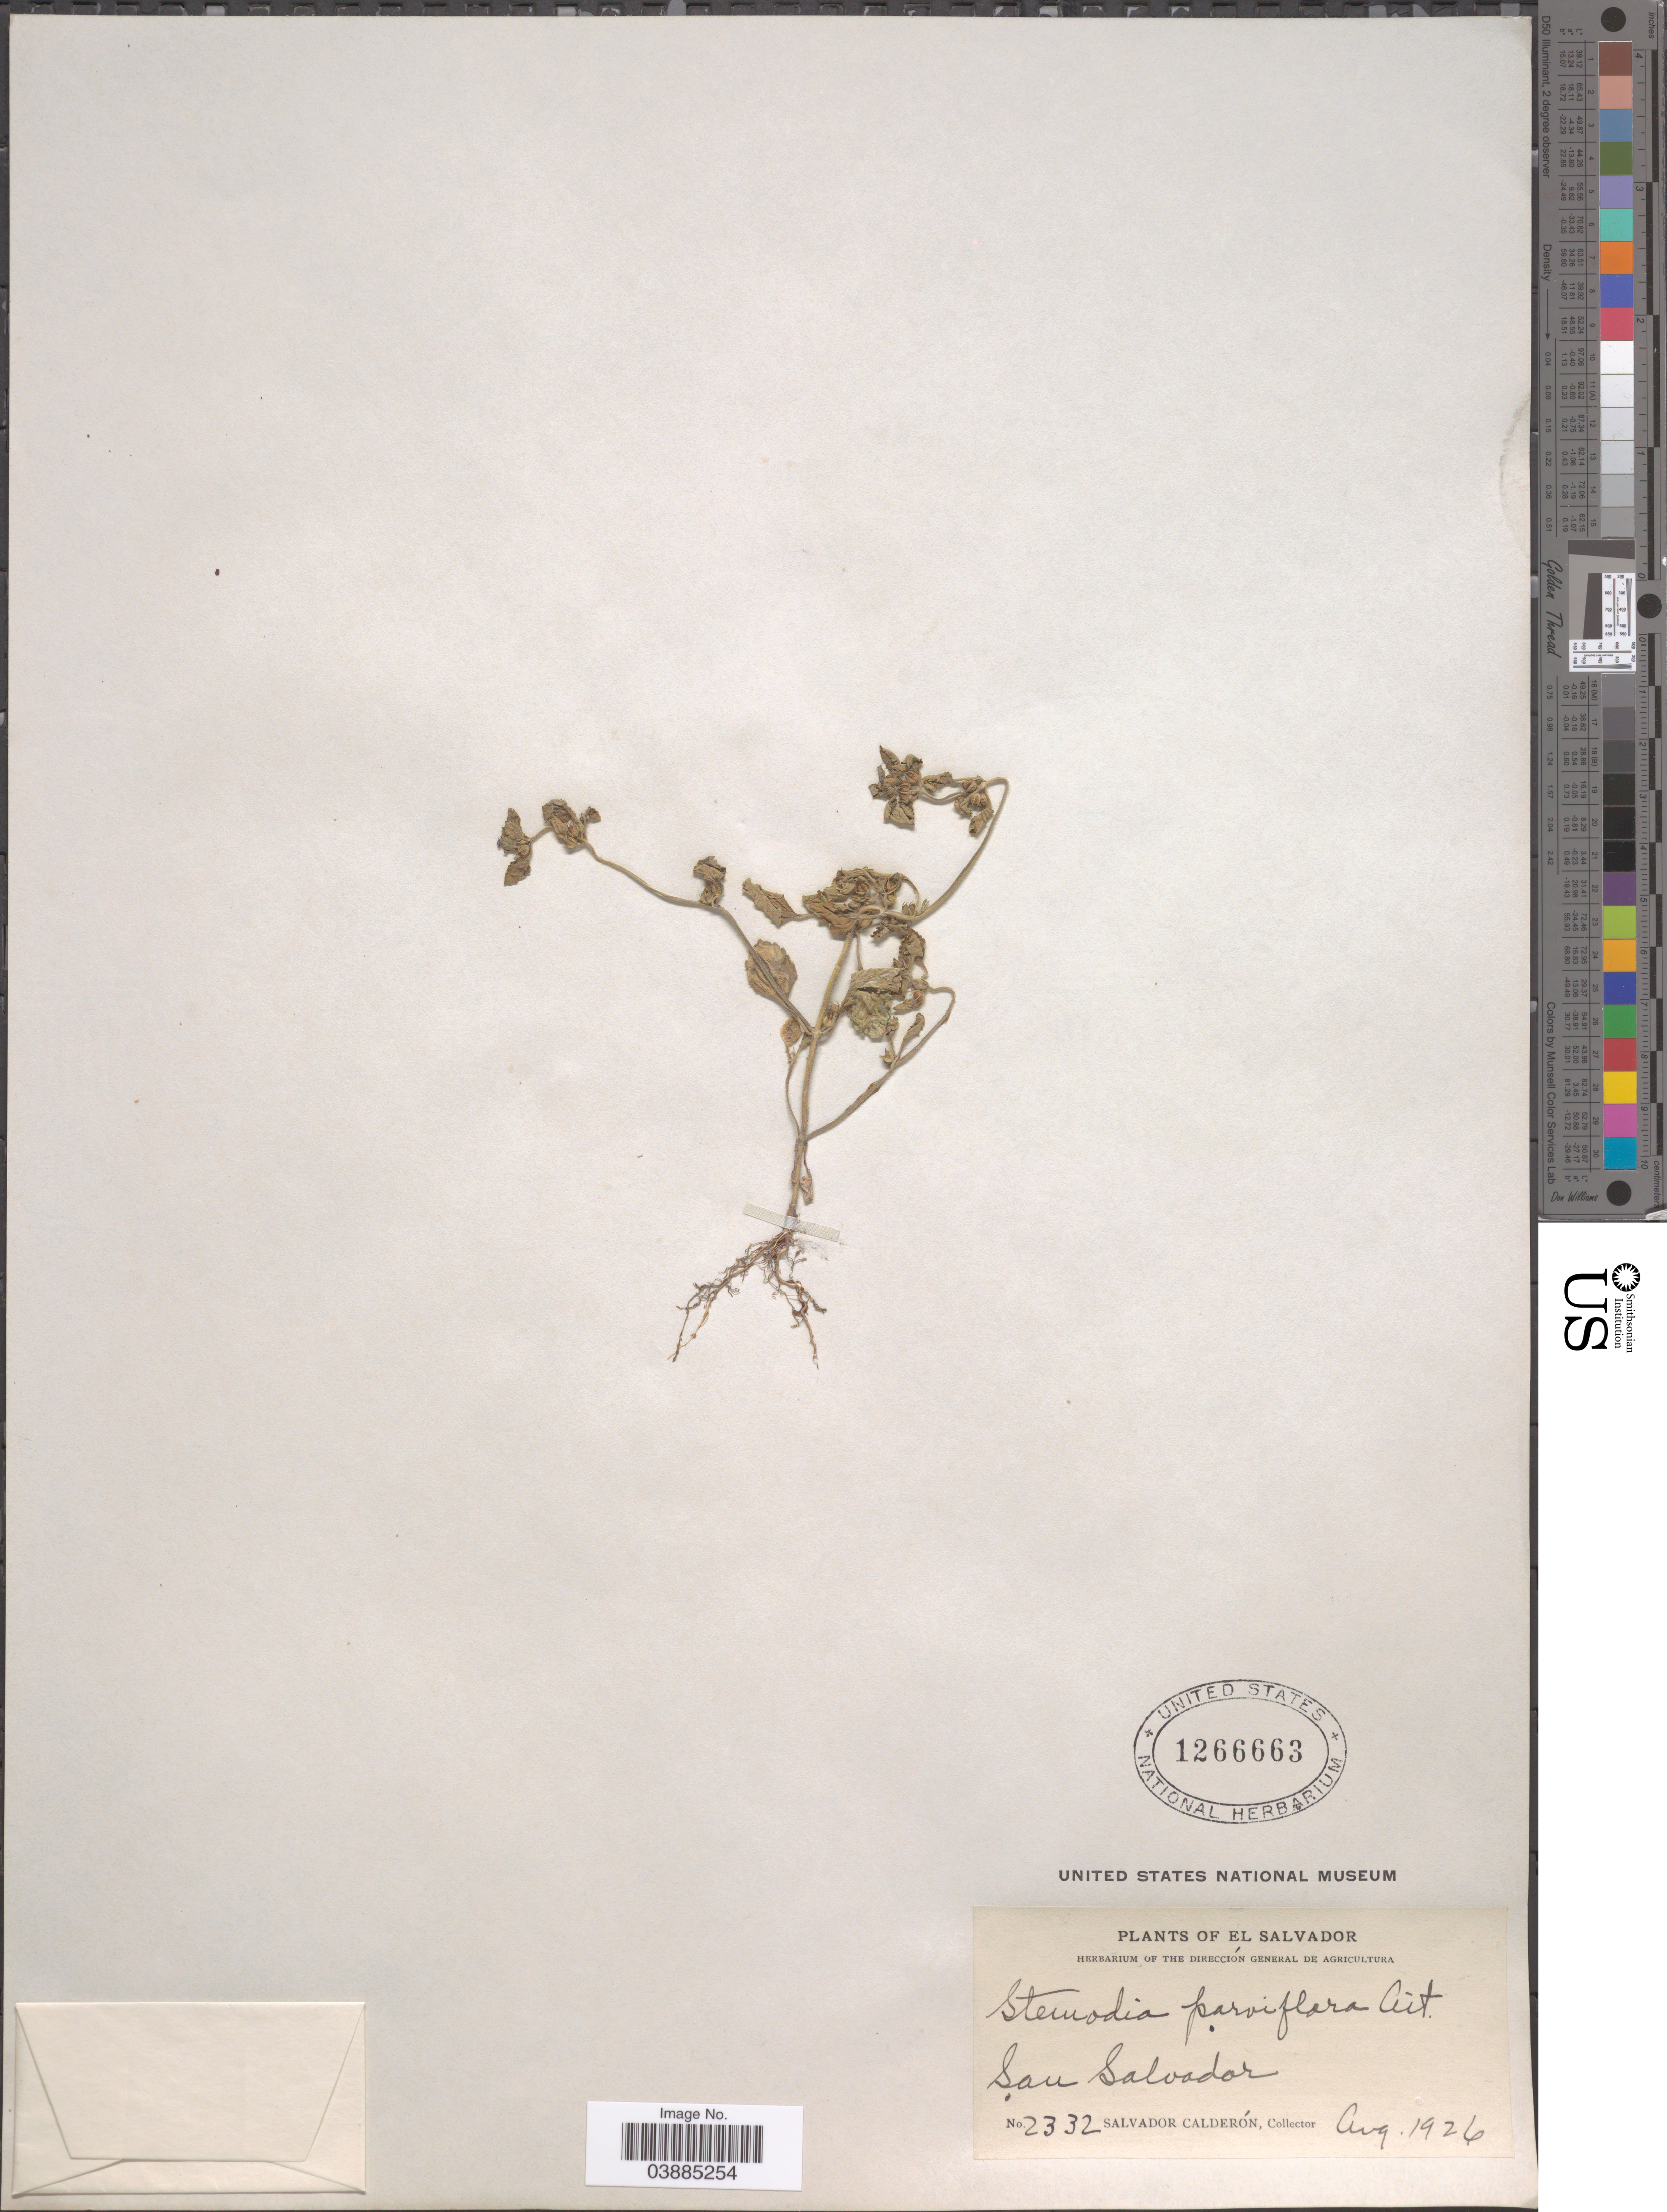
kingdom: Plantae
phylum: Tracheophyta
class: Magnoliopsida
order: Lamiales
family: Plantaginaceae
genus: Stemodia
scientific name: Stemodia parviflora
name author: W.T. Aiton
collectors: S. Calderón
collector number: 2332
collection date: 1926-08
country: El Salvador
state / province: San Salvador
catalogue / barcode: US 1266663